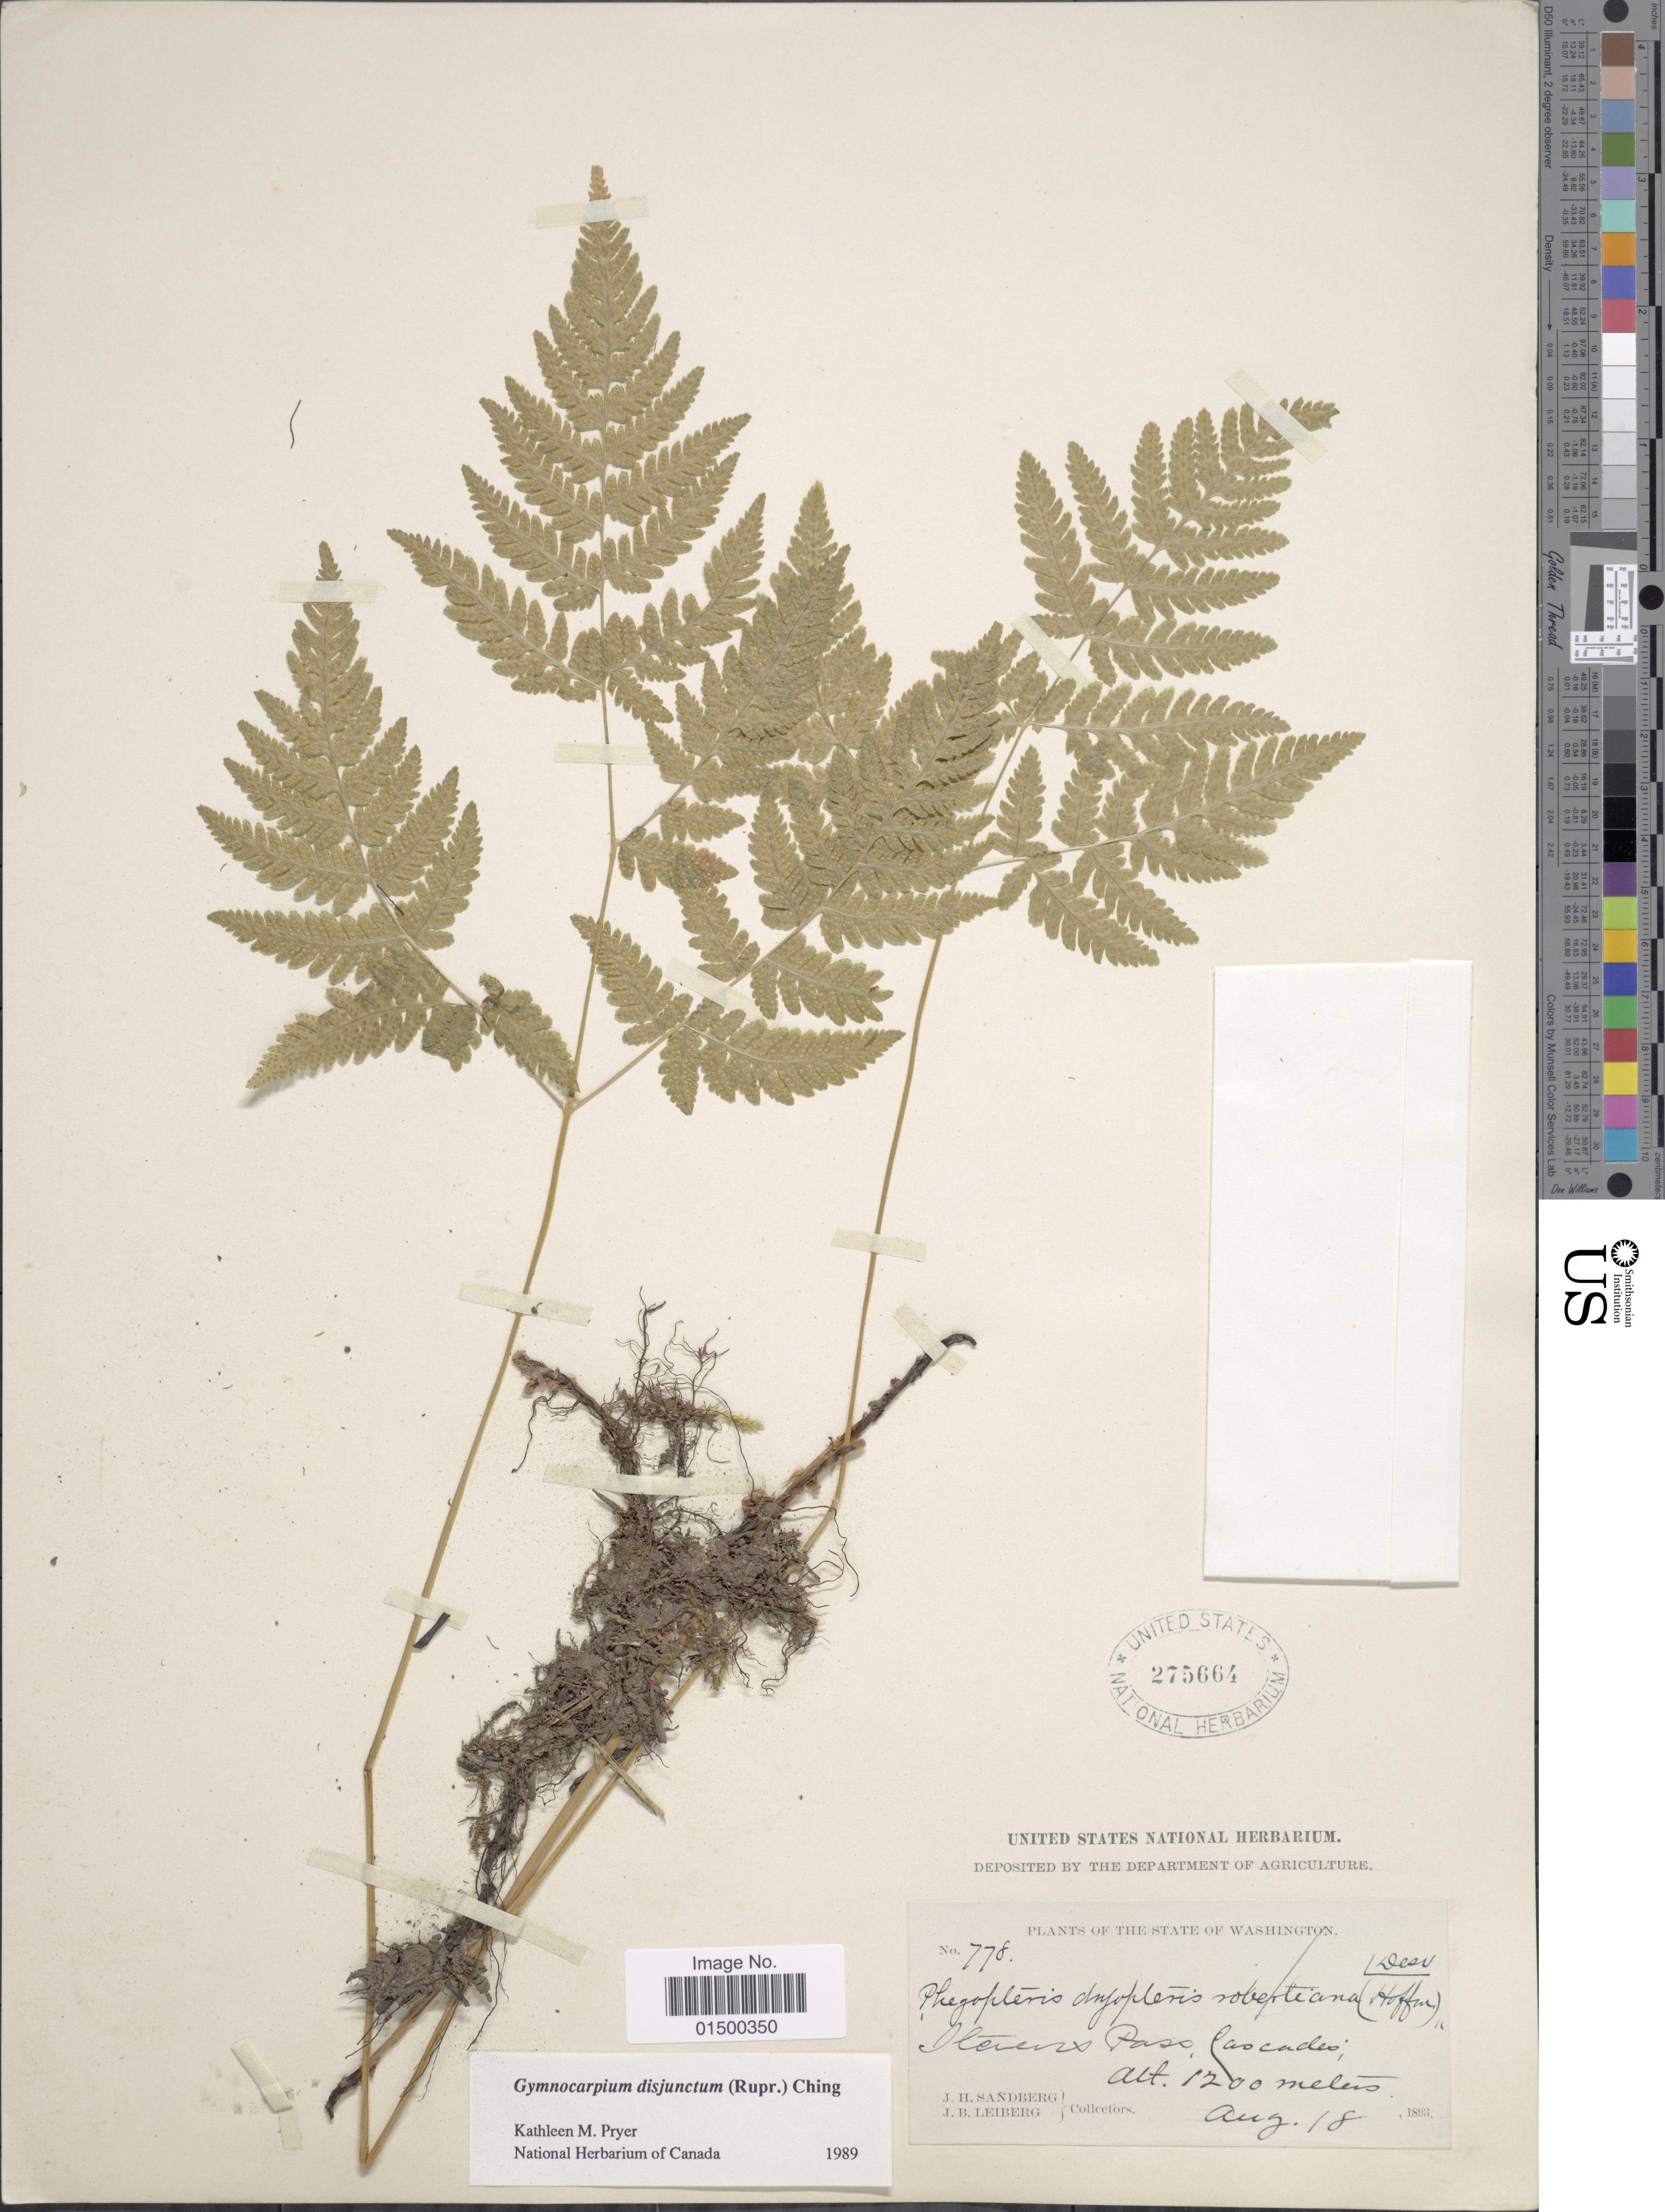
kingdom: Plantae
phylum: Tracheophyta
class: Polypodiopsida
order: Polypodiales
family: Cystopteridaceae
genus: Gymnocarpium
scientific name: Gymnocarpium disjunctum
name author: (Rupr.) Ching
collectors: J. H. Sandberg & J. B. Leiberg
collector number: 778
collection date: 1893-08-18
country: United States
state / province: Washington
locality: State of Washington. Stevens Pass, Cascades.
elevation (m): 1200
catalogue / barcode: US 275664